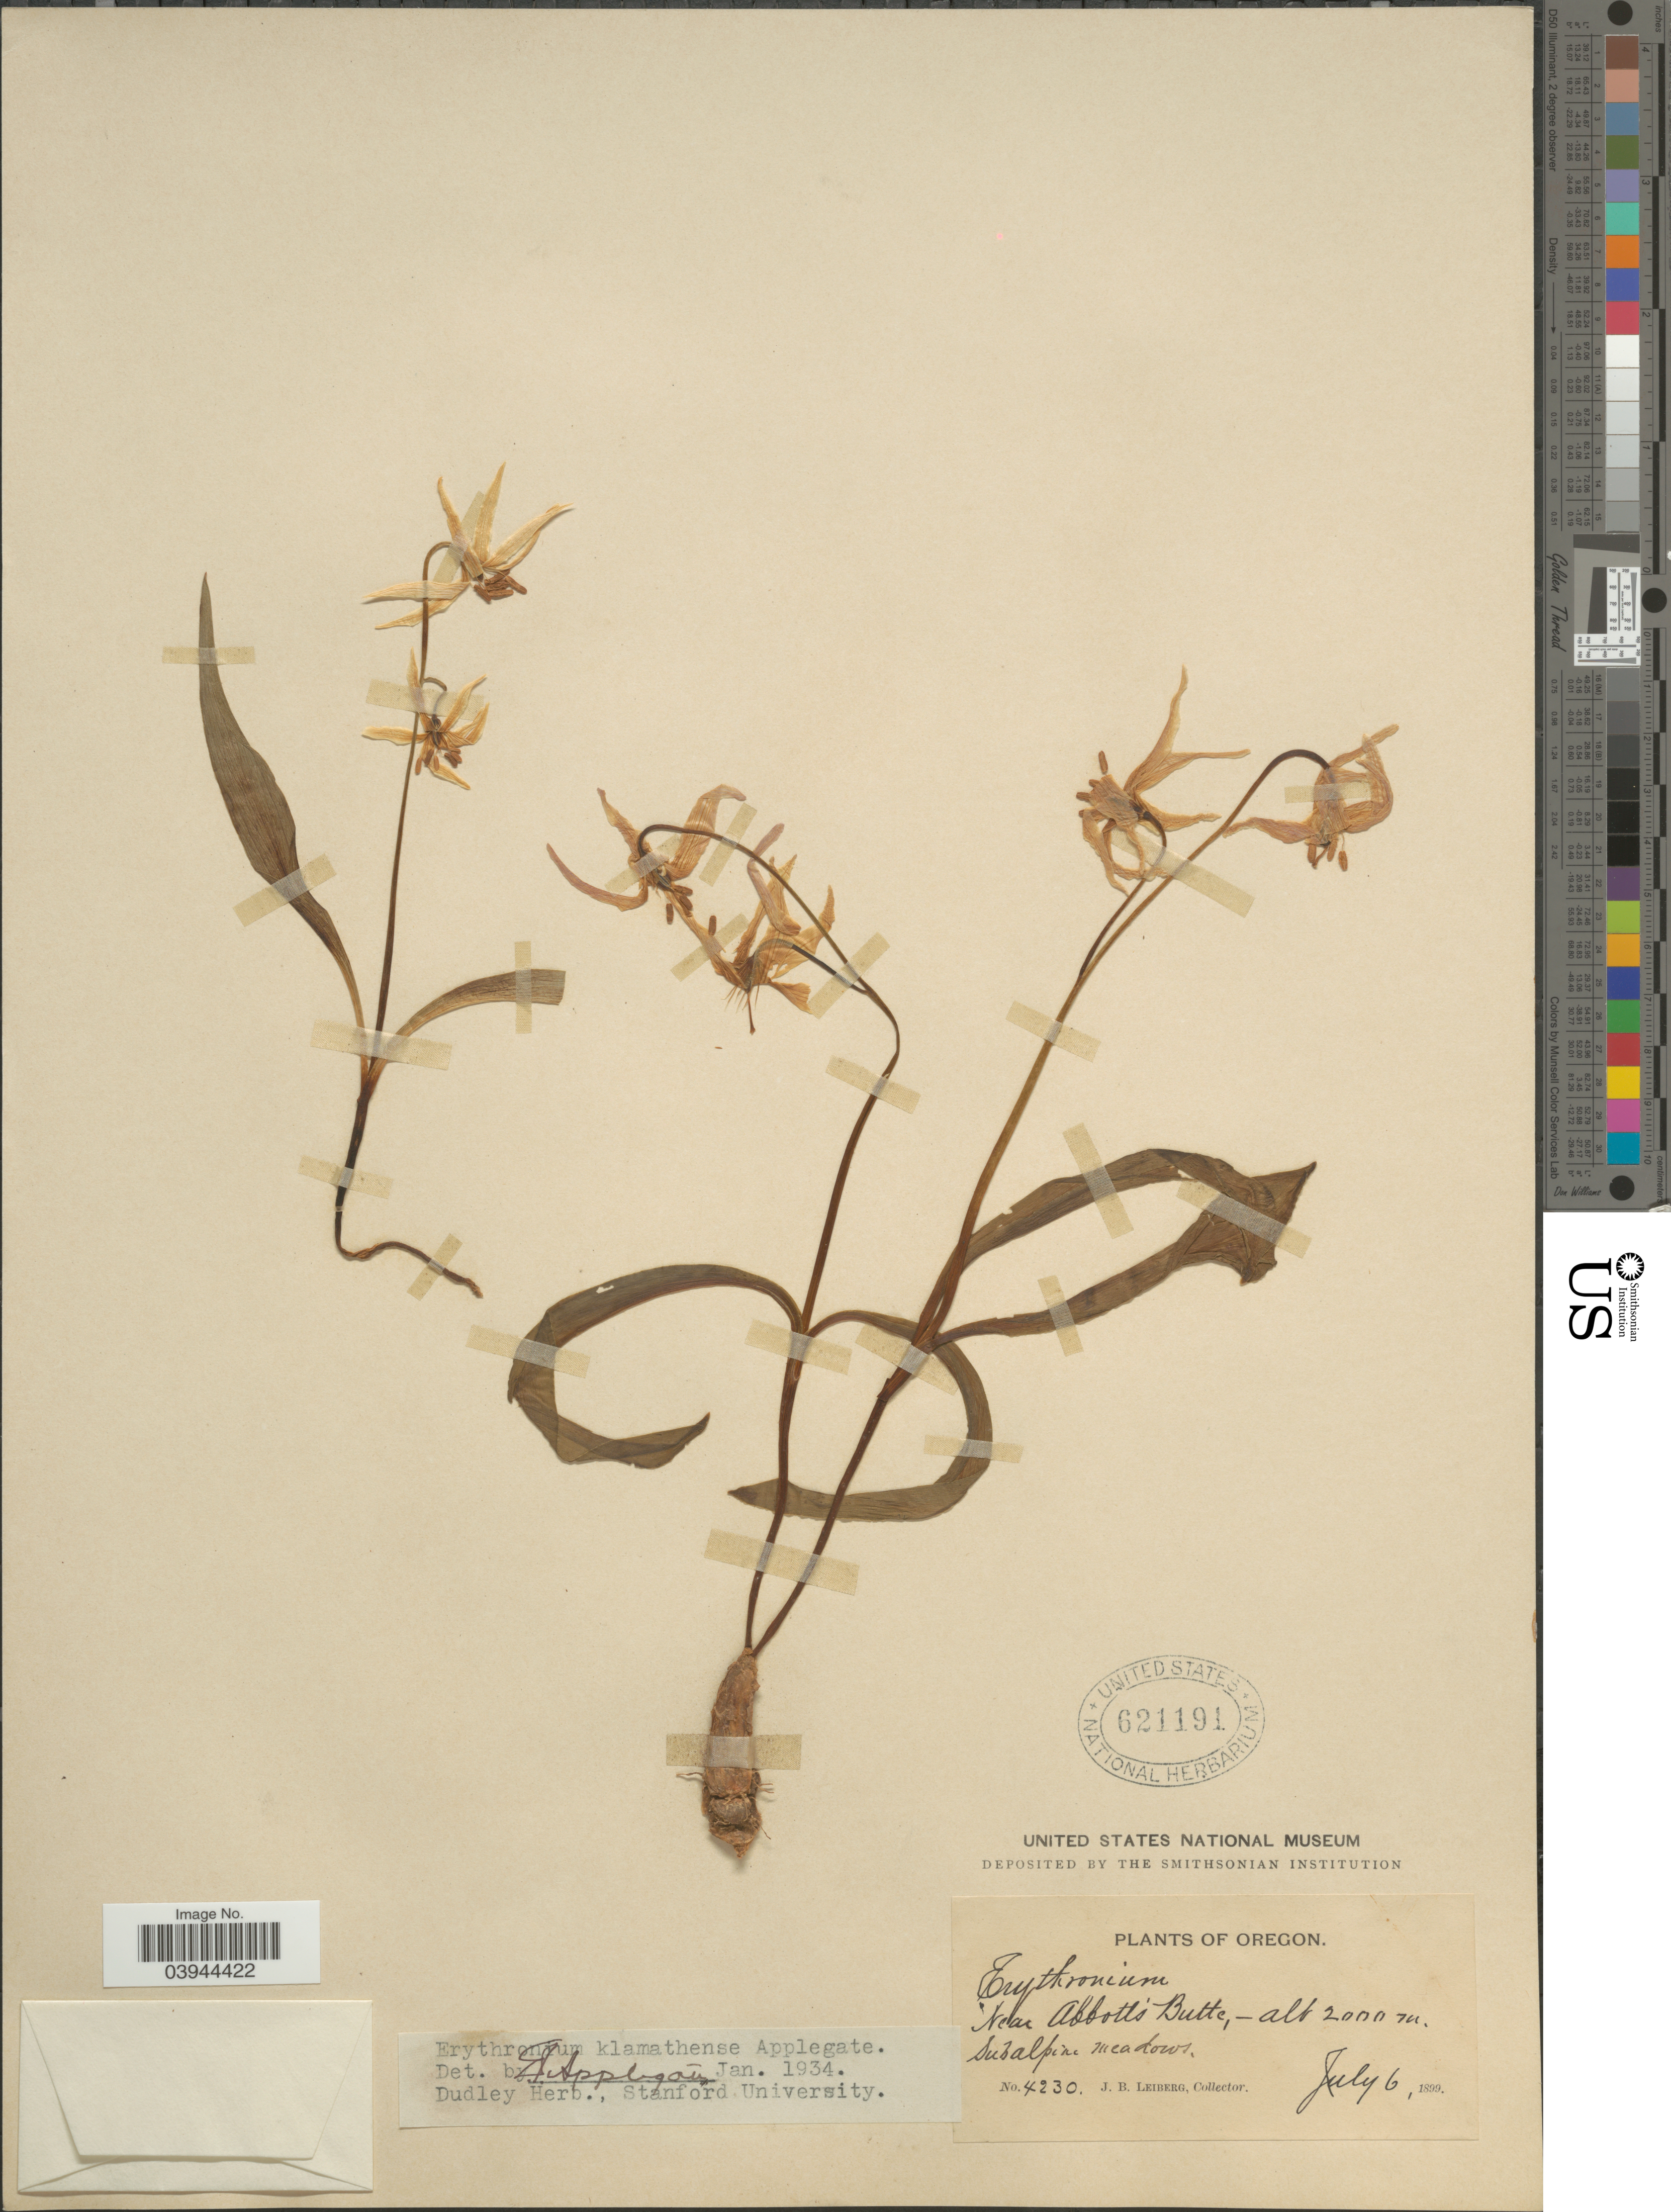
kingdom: Plantae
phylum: Tracheophyta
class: Liliopsida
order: Liliales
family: Liliaceae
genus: Erythronium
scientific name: Erythronium klamathense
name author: Applegate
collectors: J. B. Leiberg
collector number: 4230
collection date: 1899-07-06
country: United States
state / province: Oregon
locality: Near Abbott's Butte.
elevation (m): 2000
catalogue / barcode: US 621191